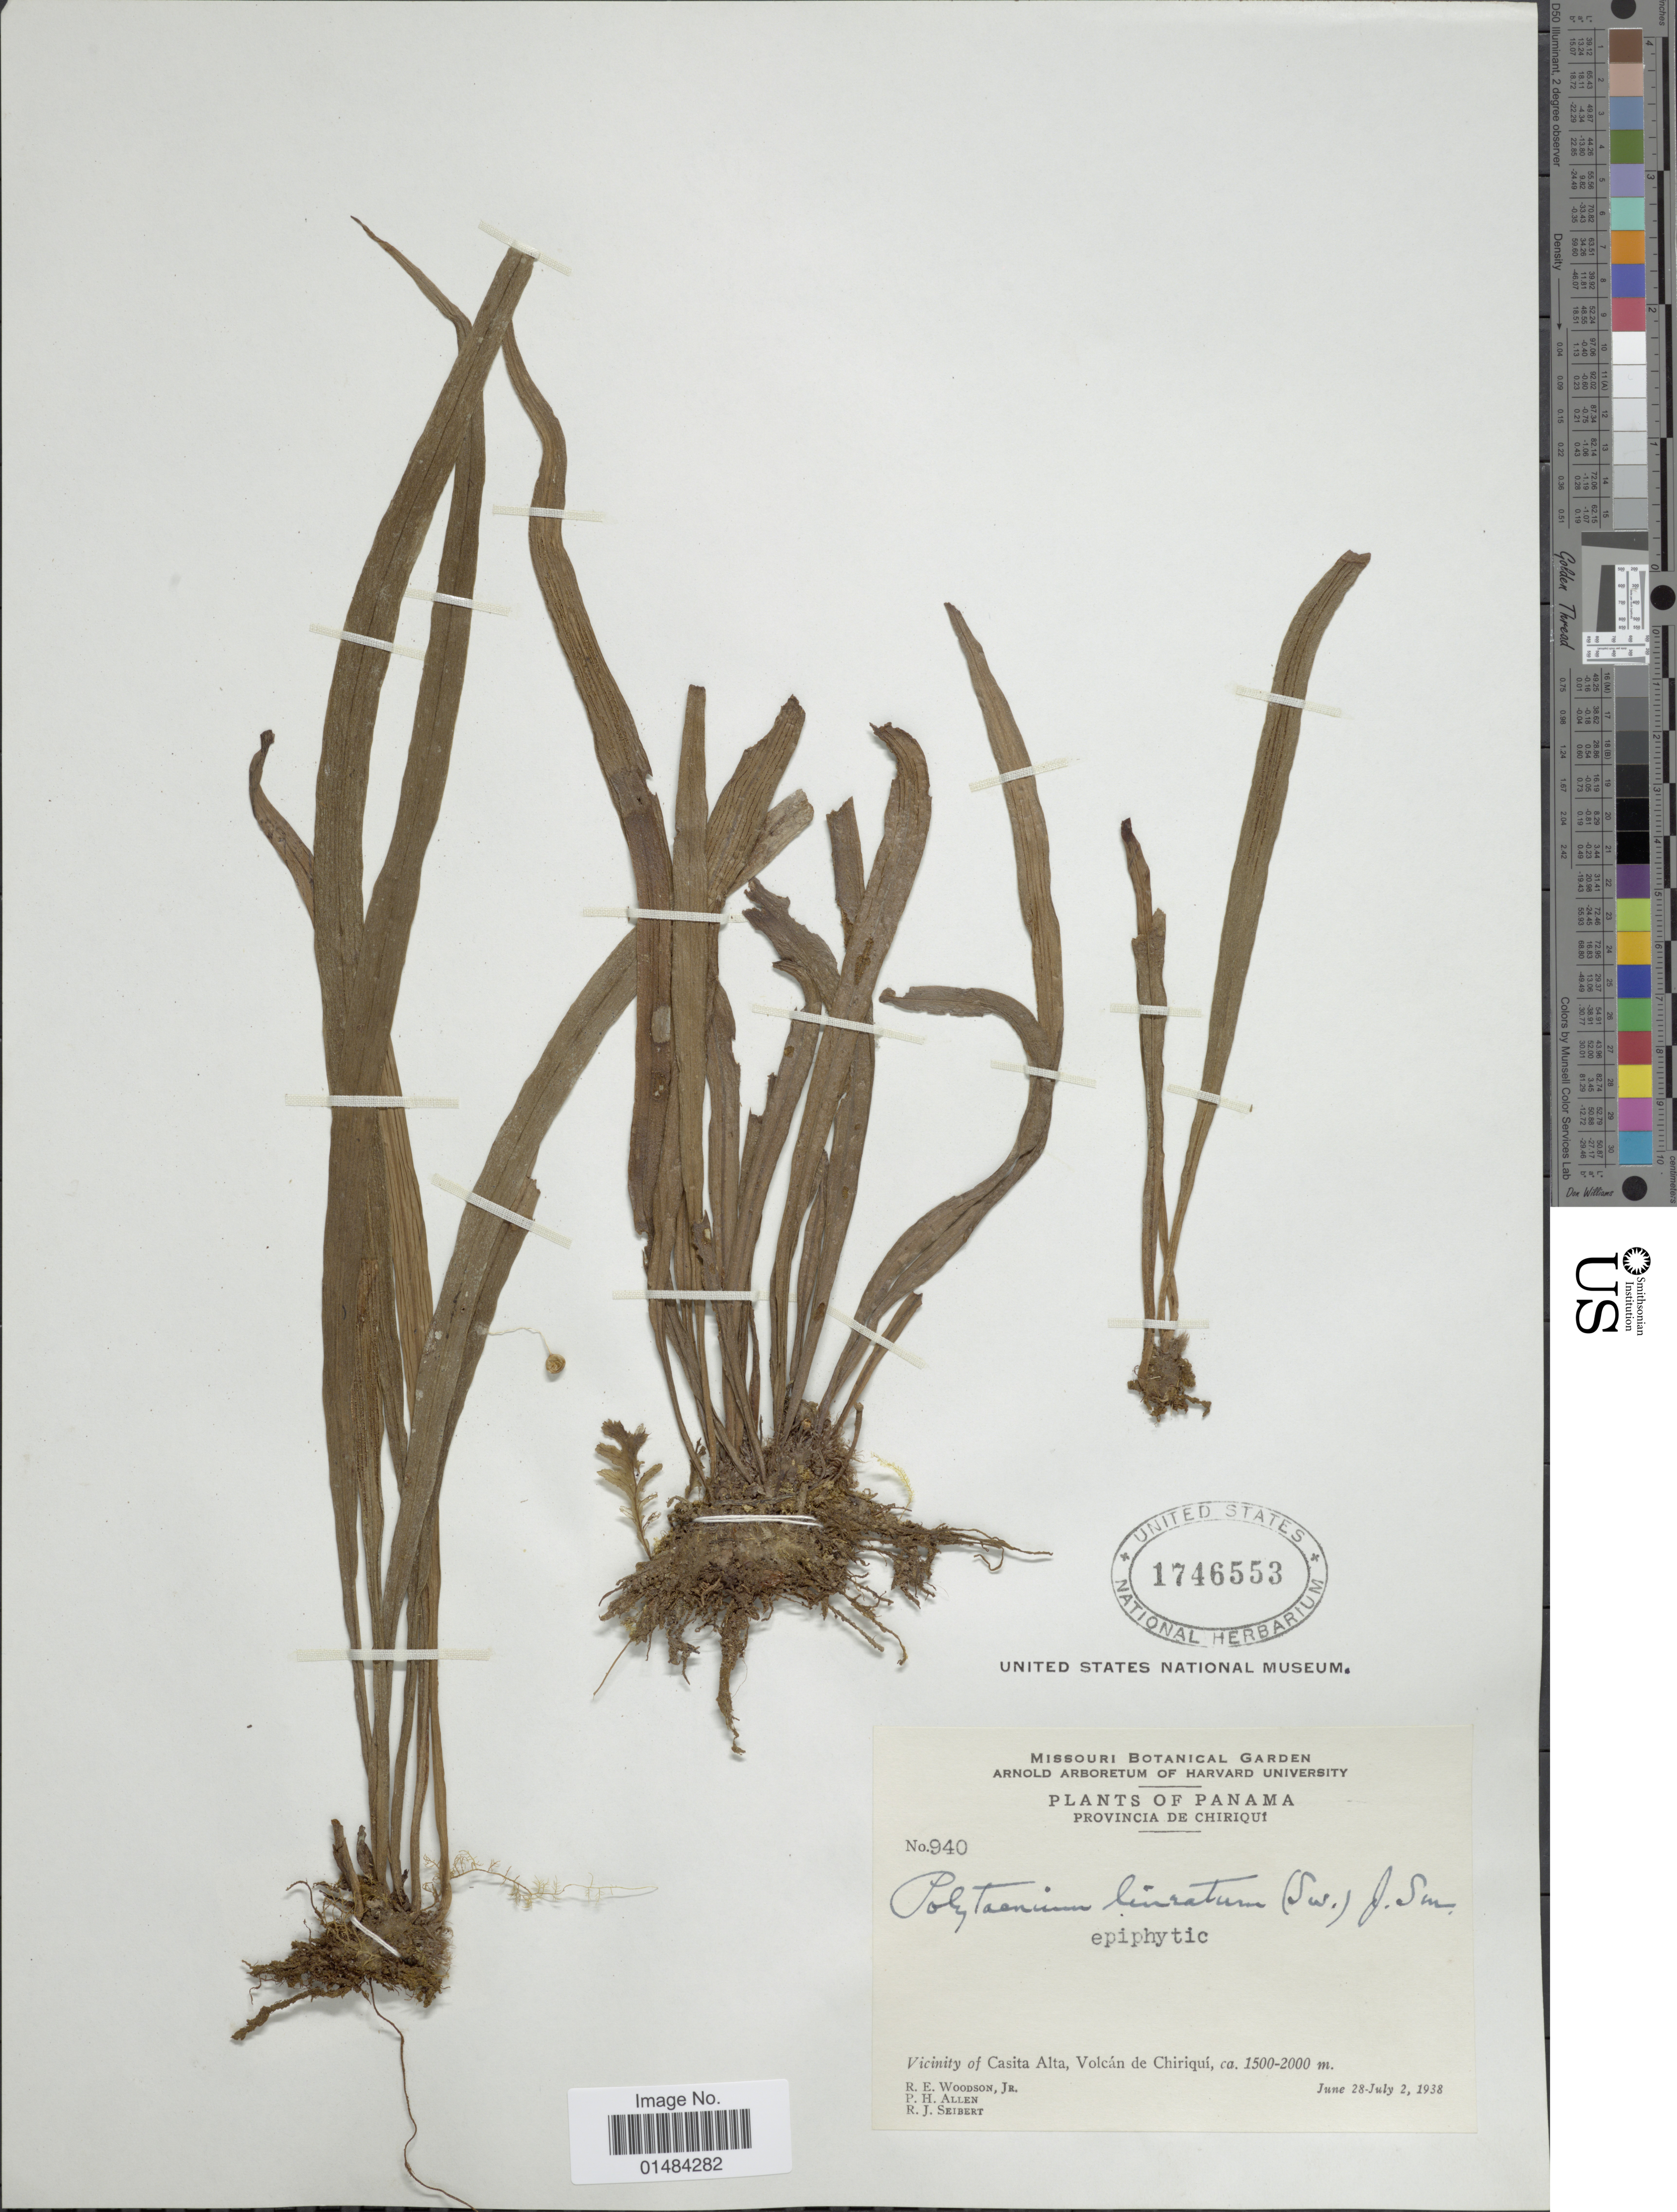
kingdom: Plantae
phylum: Tracheophyta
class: Polypodiopsida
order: Polypodiales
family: Pteridaceae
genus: Polytaenium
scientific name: Polytaenium lineatum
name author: (Sw.) J. Sm.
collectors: R. E. Woodson, P. H. Allen & R. J. Seibert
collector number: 940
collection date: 1938-06-28/1938-07-02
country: Panama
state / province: Chiriqui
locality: Panama, vicinity of Casita Alta, Volcan de Chirqui.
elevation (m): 1500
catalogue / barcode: US 1746553